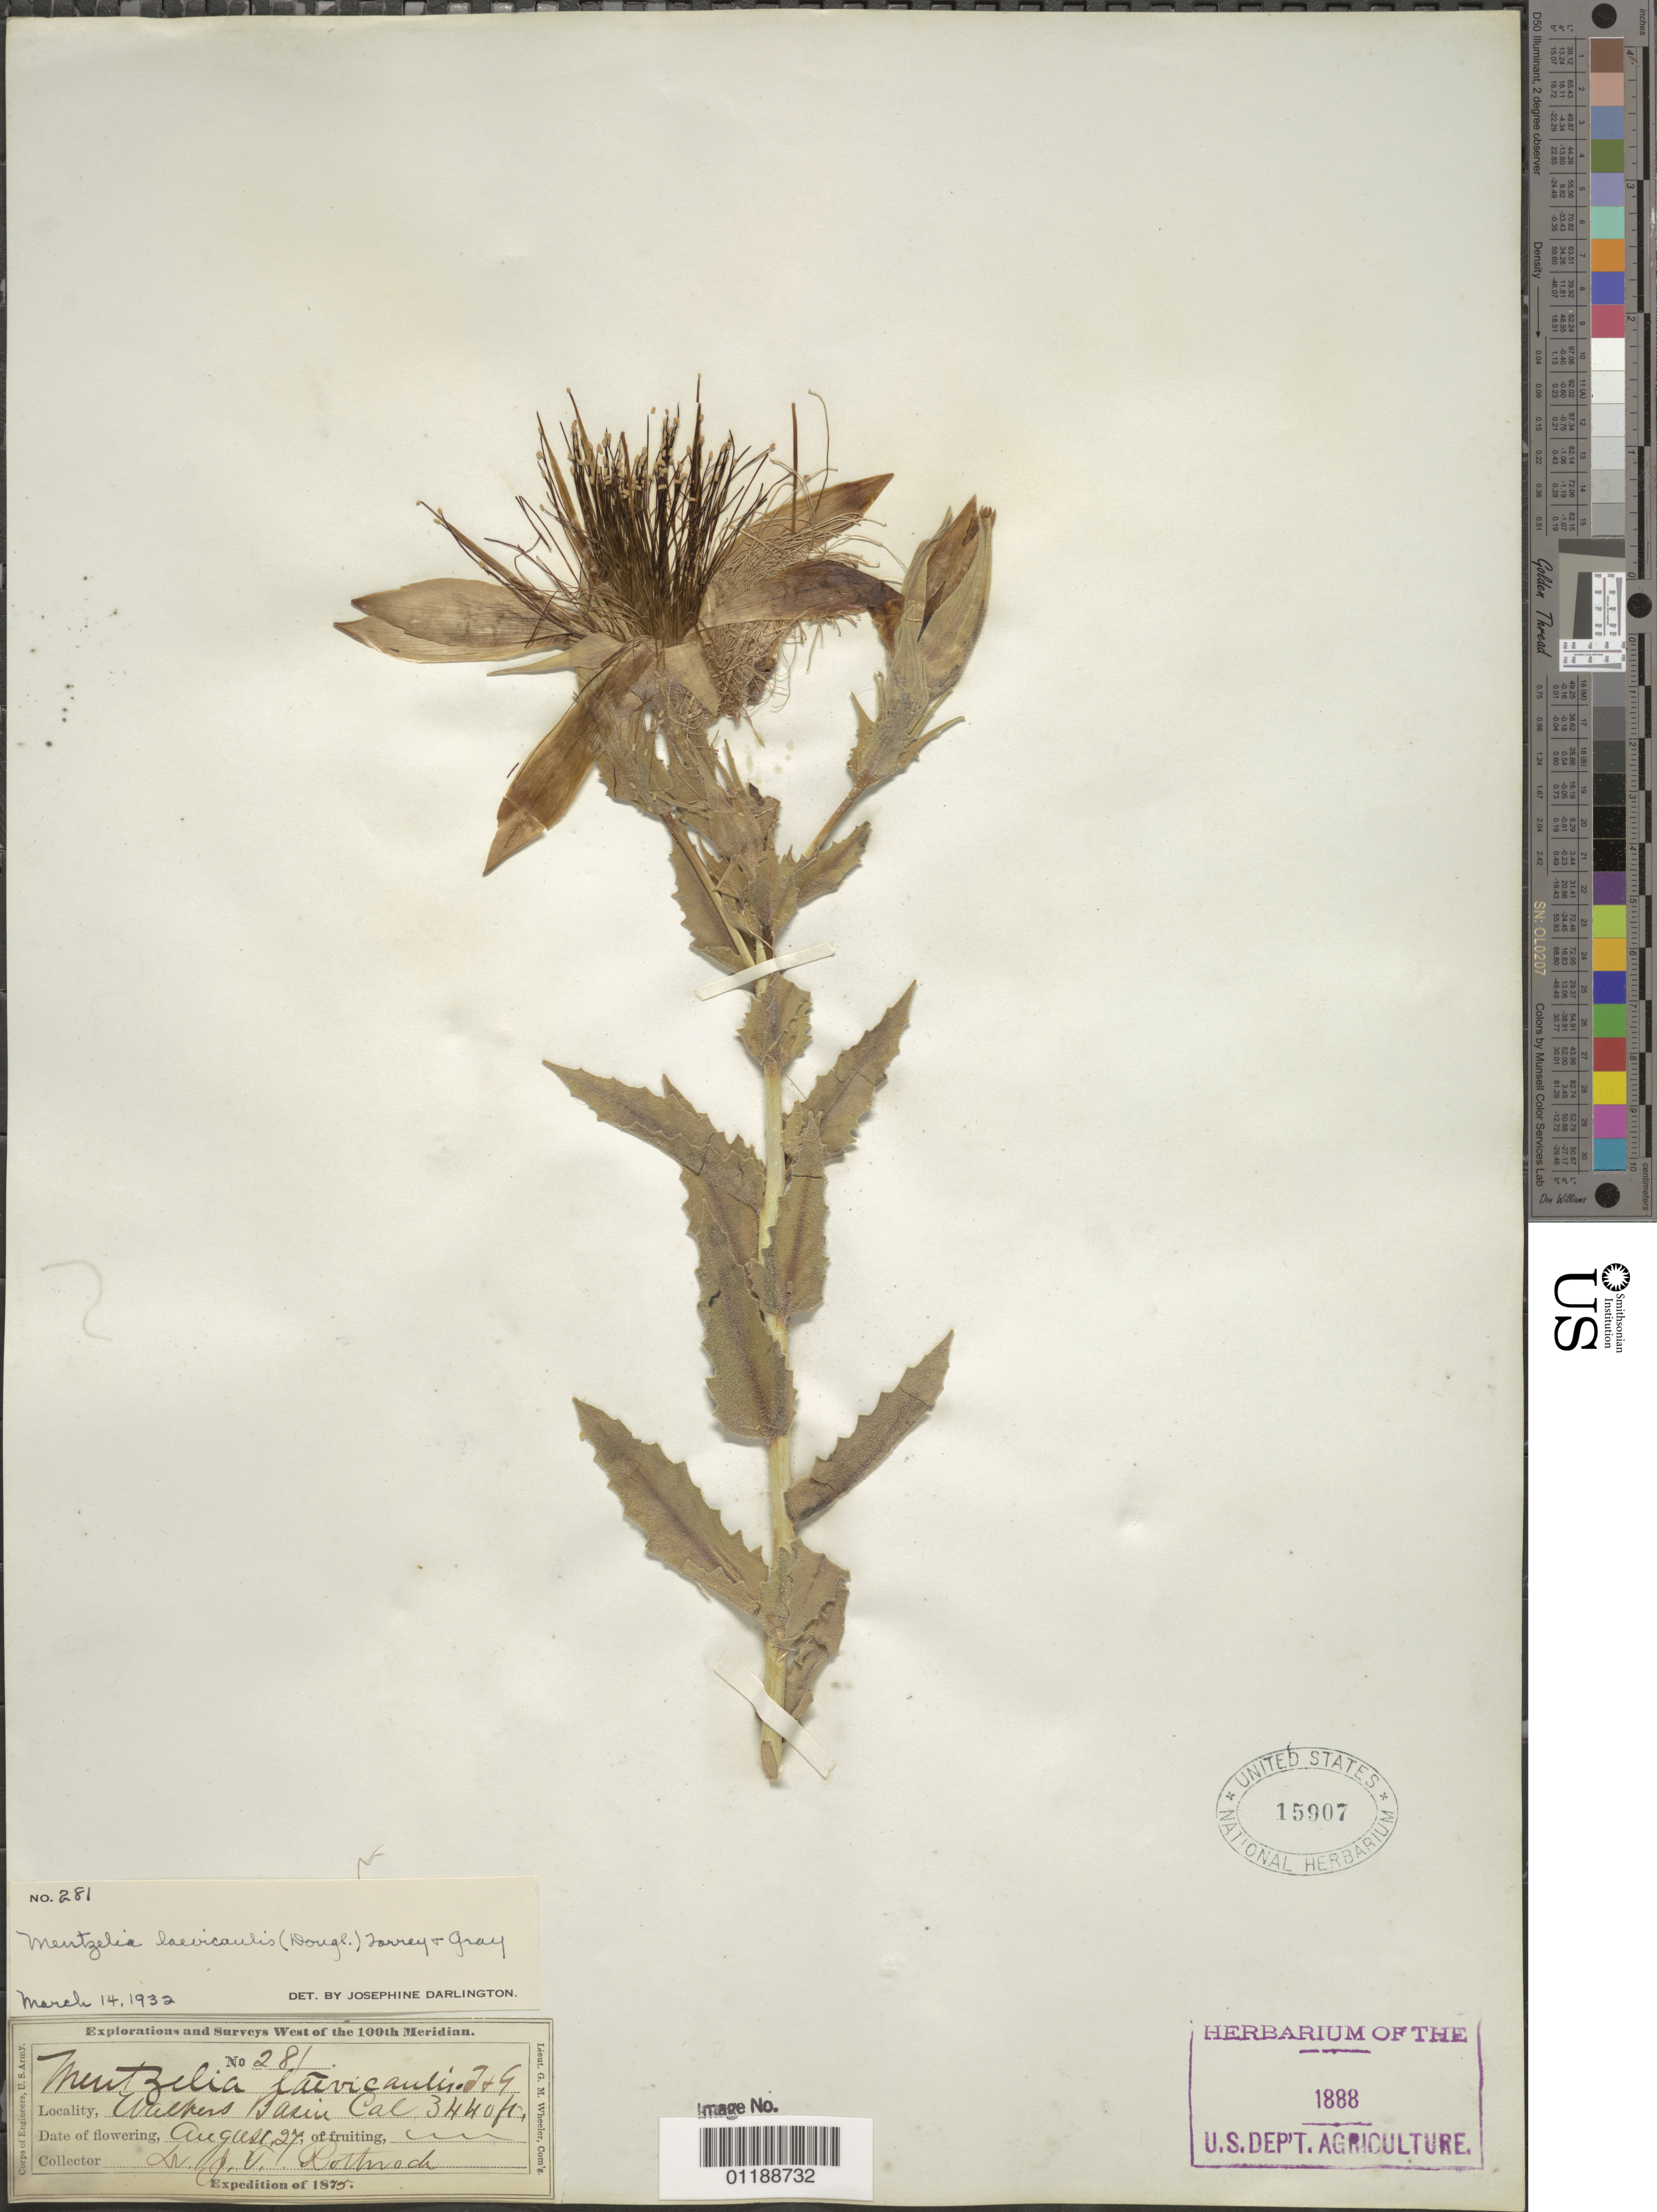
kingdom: Plantae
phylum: Tracheophyta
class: Magnoliopsida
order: Cornales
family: Loasaceae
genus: Mentzelia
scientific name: Mentzelia laevicaulis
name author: (Douglas ex Hook.) Torr. & A. Gray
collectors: J. T. Rothrock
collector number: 281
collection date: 1875-08-27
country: United States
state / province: California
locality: Walkers Basin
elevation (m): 1049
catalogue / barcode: US 15907